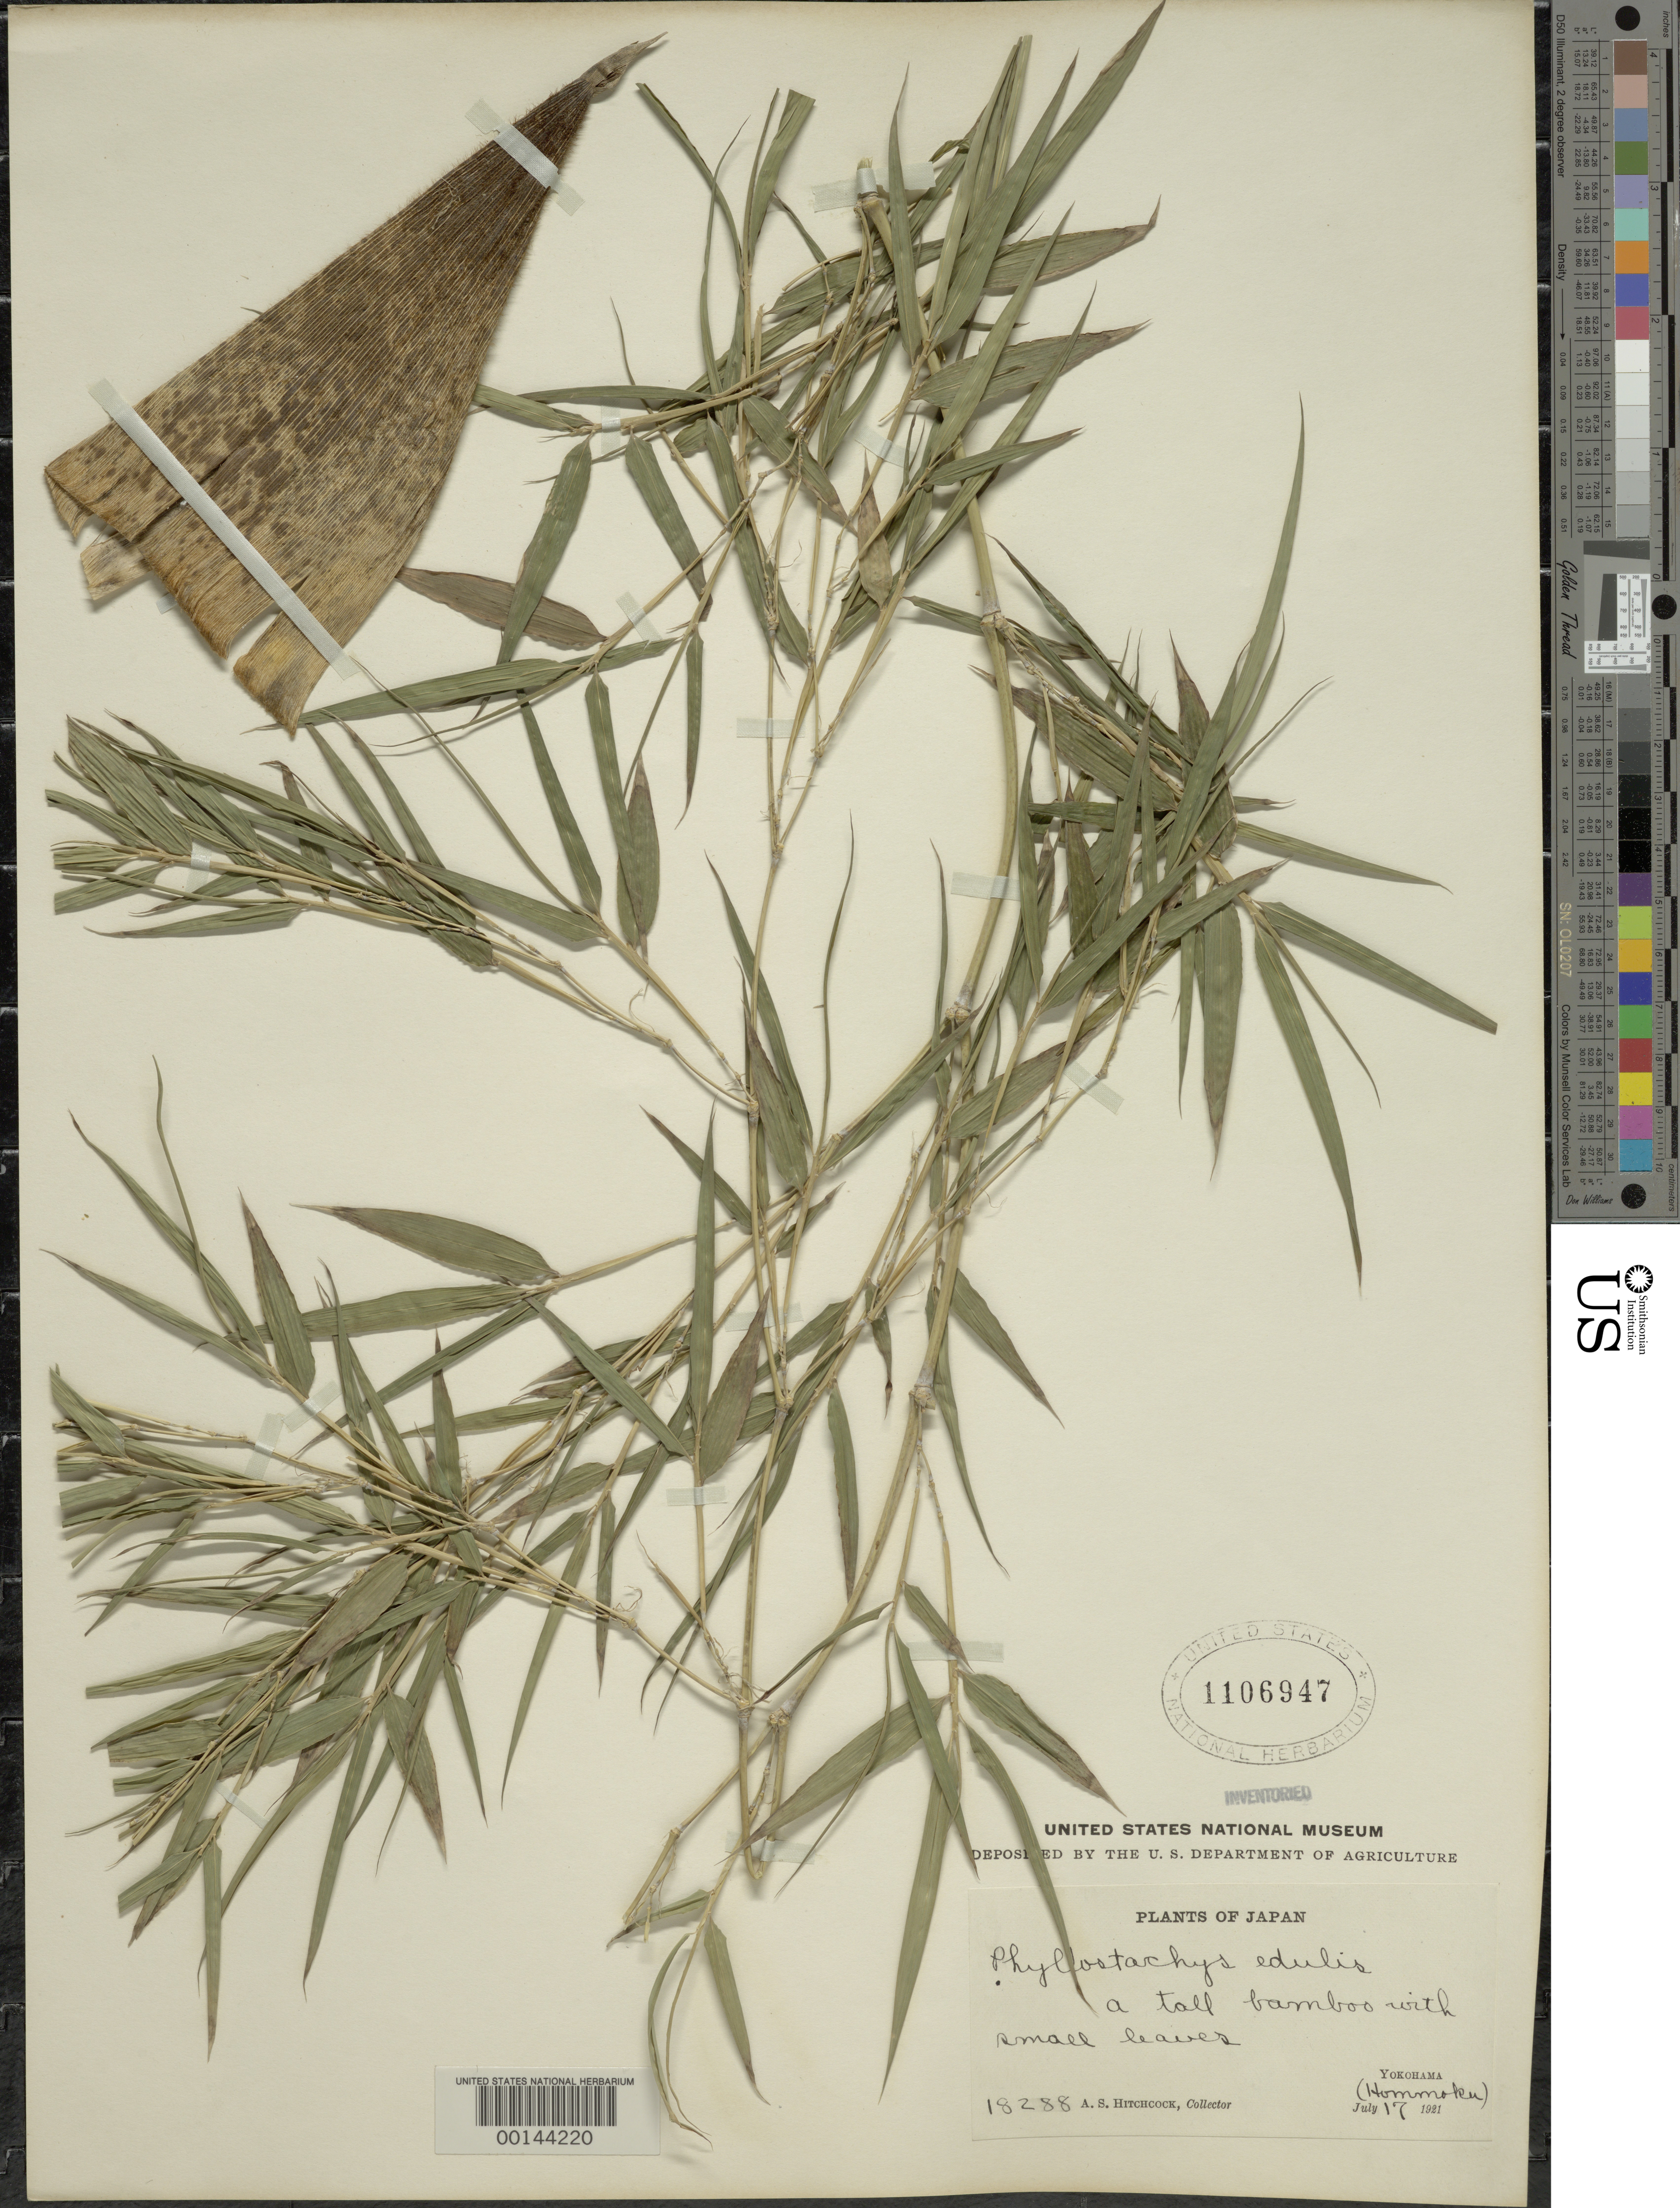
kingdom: Plantae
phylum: Tracheophyta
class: Liliopsida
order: Poales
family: Poaceae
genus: Phyllostachys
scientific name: Phyllostachys pubescens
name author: Mazel ex J. Houz.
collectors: A. S. Hitchcock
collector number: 18288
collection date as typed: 17 Jul 1921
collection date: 1921-07-17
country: Japan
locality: Yokohama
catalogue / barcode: US 1106947